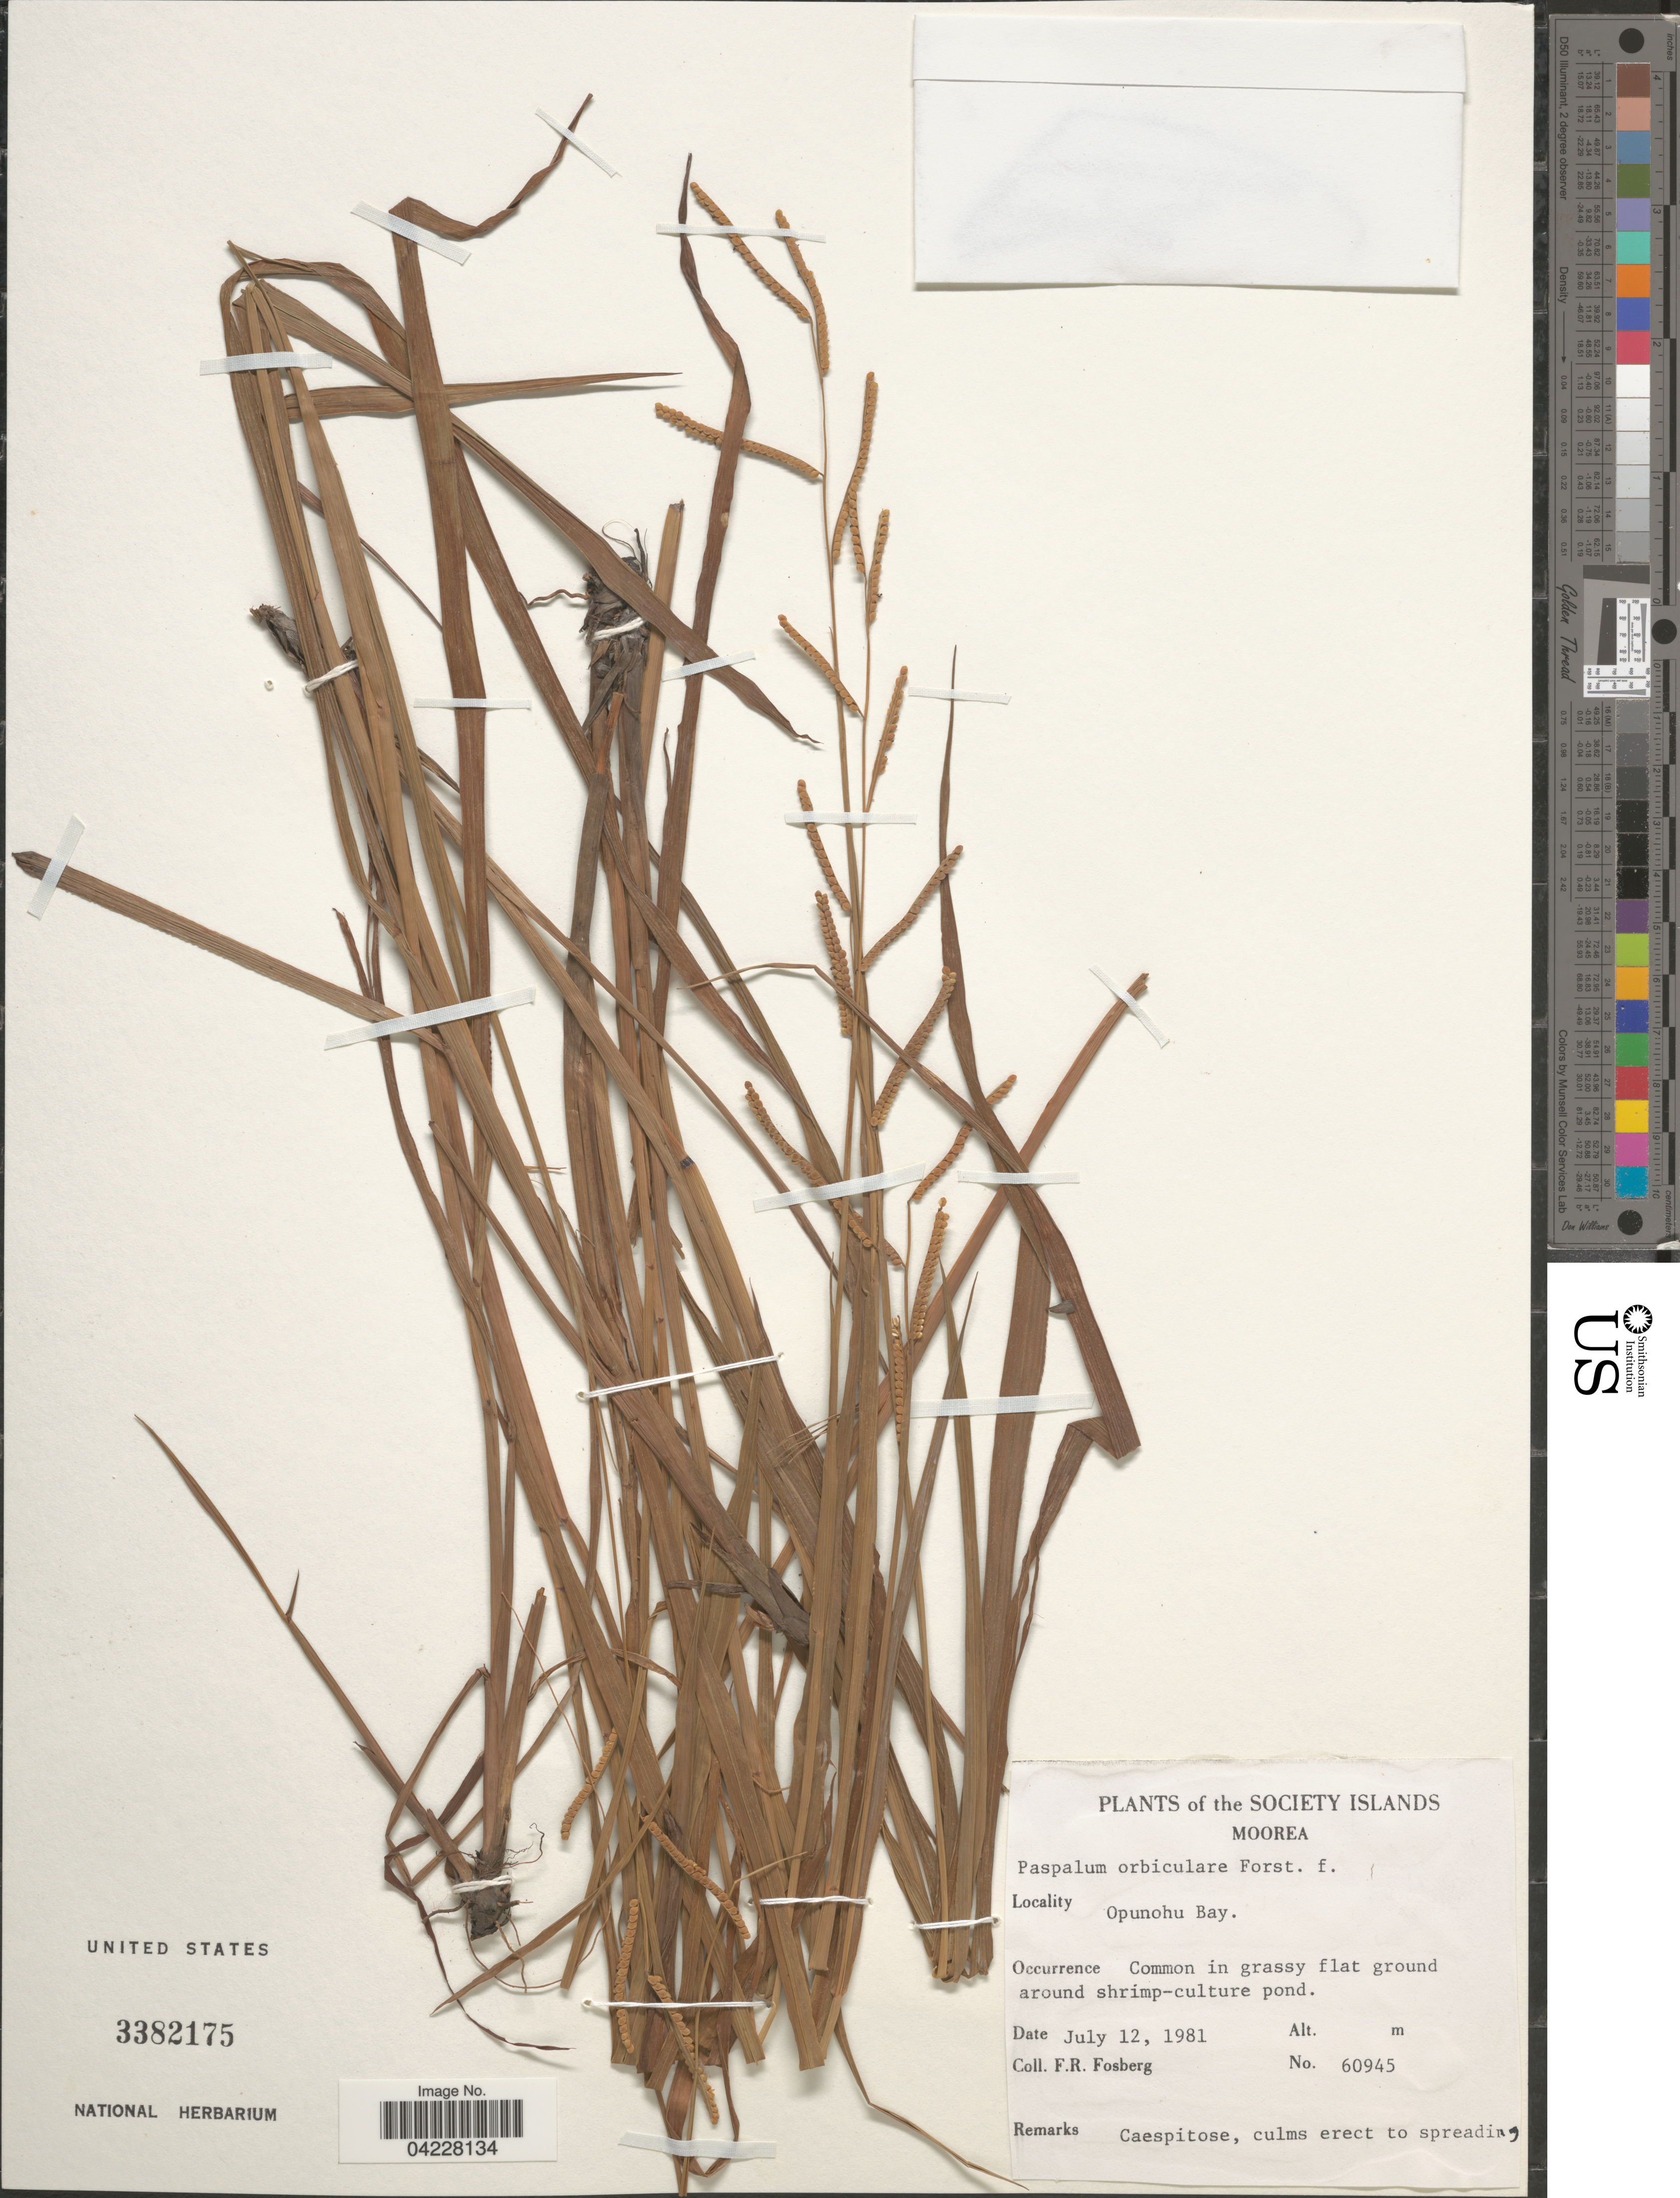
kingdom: Plantae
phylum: Tracheophyta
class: Liliopsida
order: Poales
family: Poaceae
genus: Paspalum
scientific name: Paspalum orbiculare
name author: G. Forst.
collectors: F. R. Fosberg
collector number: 60945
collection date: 1981-07-12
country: French Polynesia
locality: The Society Islands. Moorea. Opunohu Bay.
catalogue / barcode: US 3382175